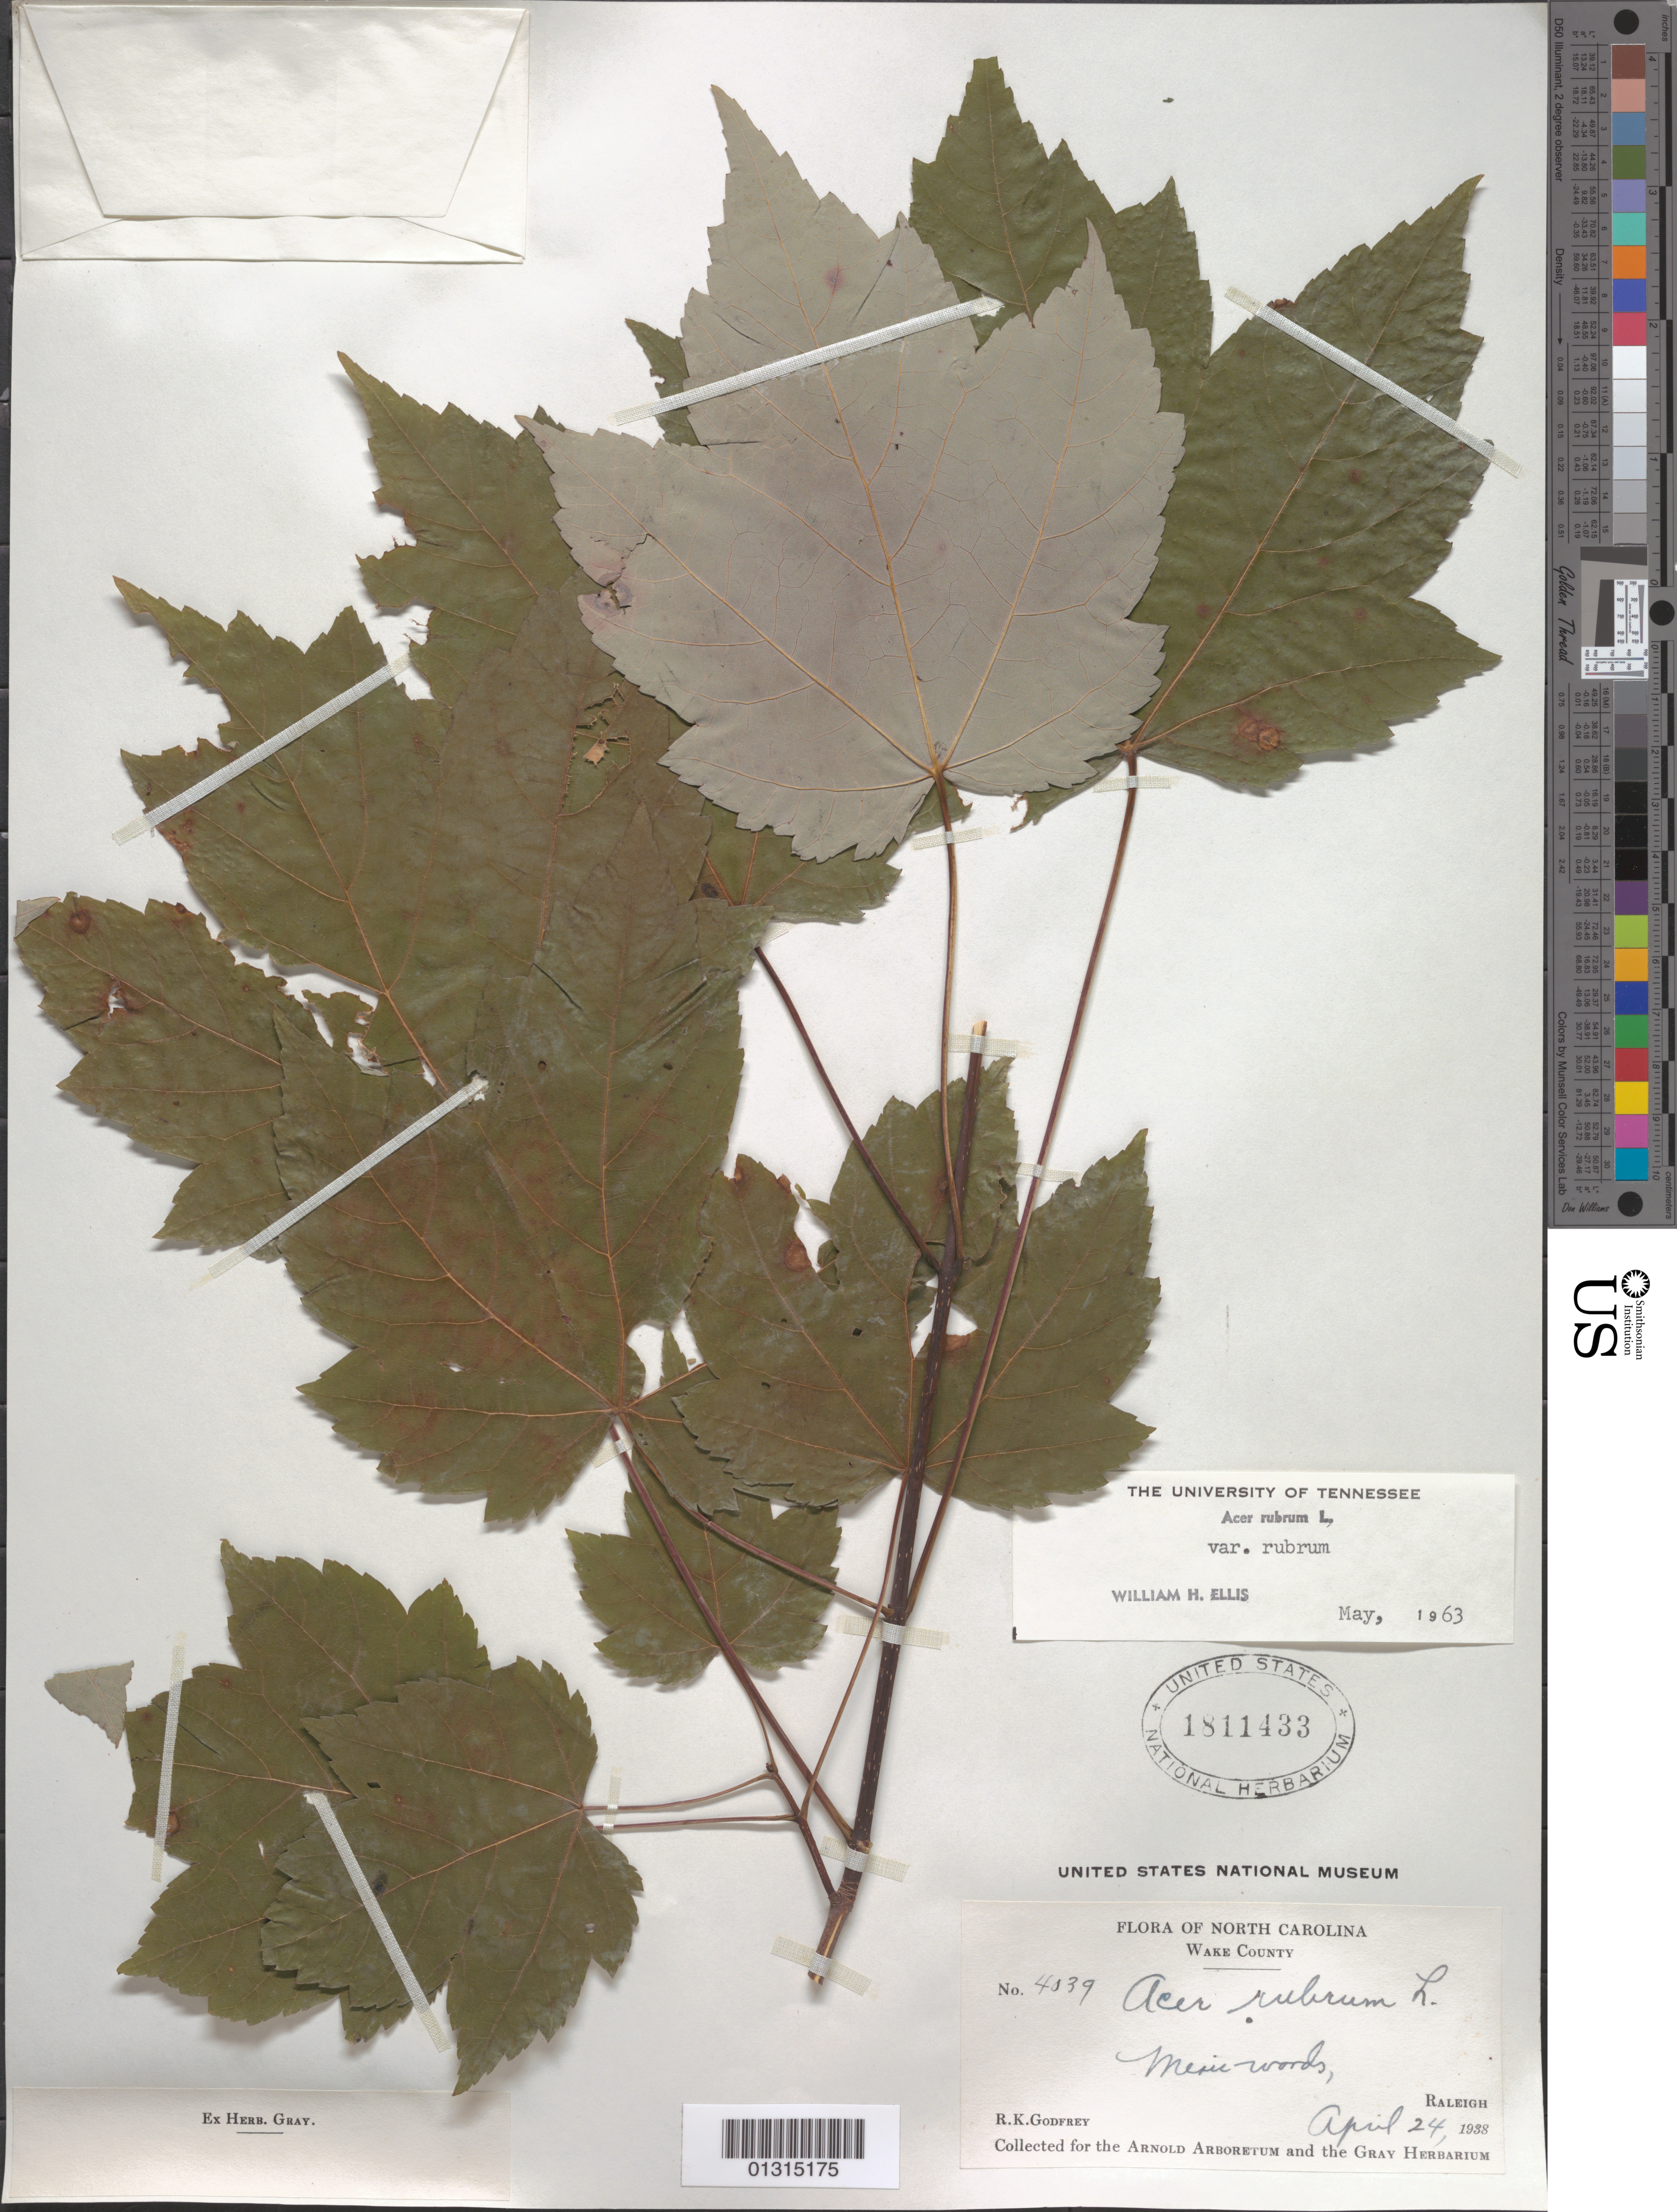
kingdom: Plantae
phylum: Tracheophyta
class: Magnoliopsida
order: Sapindales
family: Sapindaceae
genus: Acer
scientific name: Acer rubrum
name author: L.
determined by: Ellis, W. H.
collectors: R. K. Godfrey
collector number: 4039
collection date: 1938-04-24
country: United States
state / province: North Carolina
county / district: Wake County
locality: Wake County, Raleigh, Muir Woods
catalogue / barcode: US 1811433